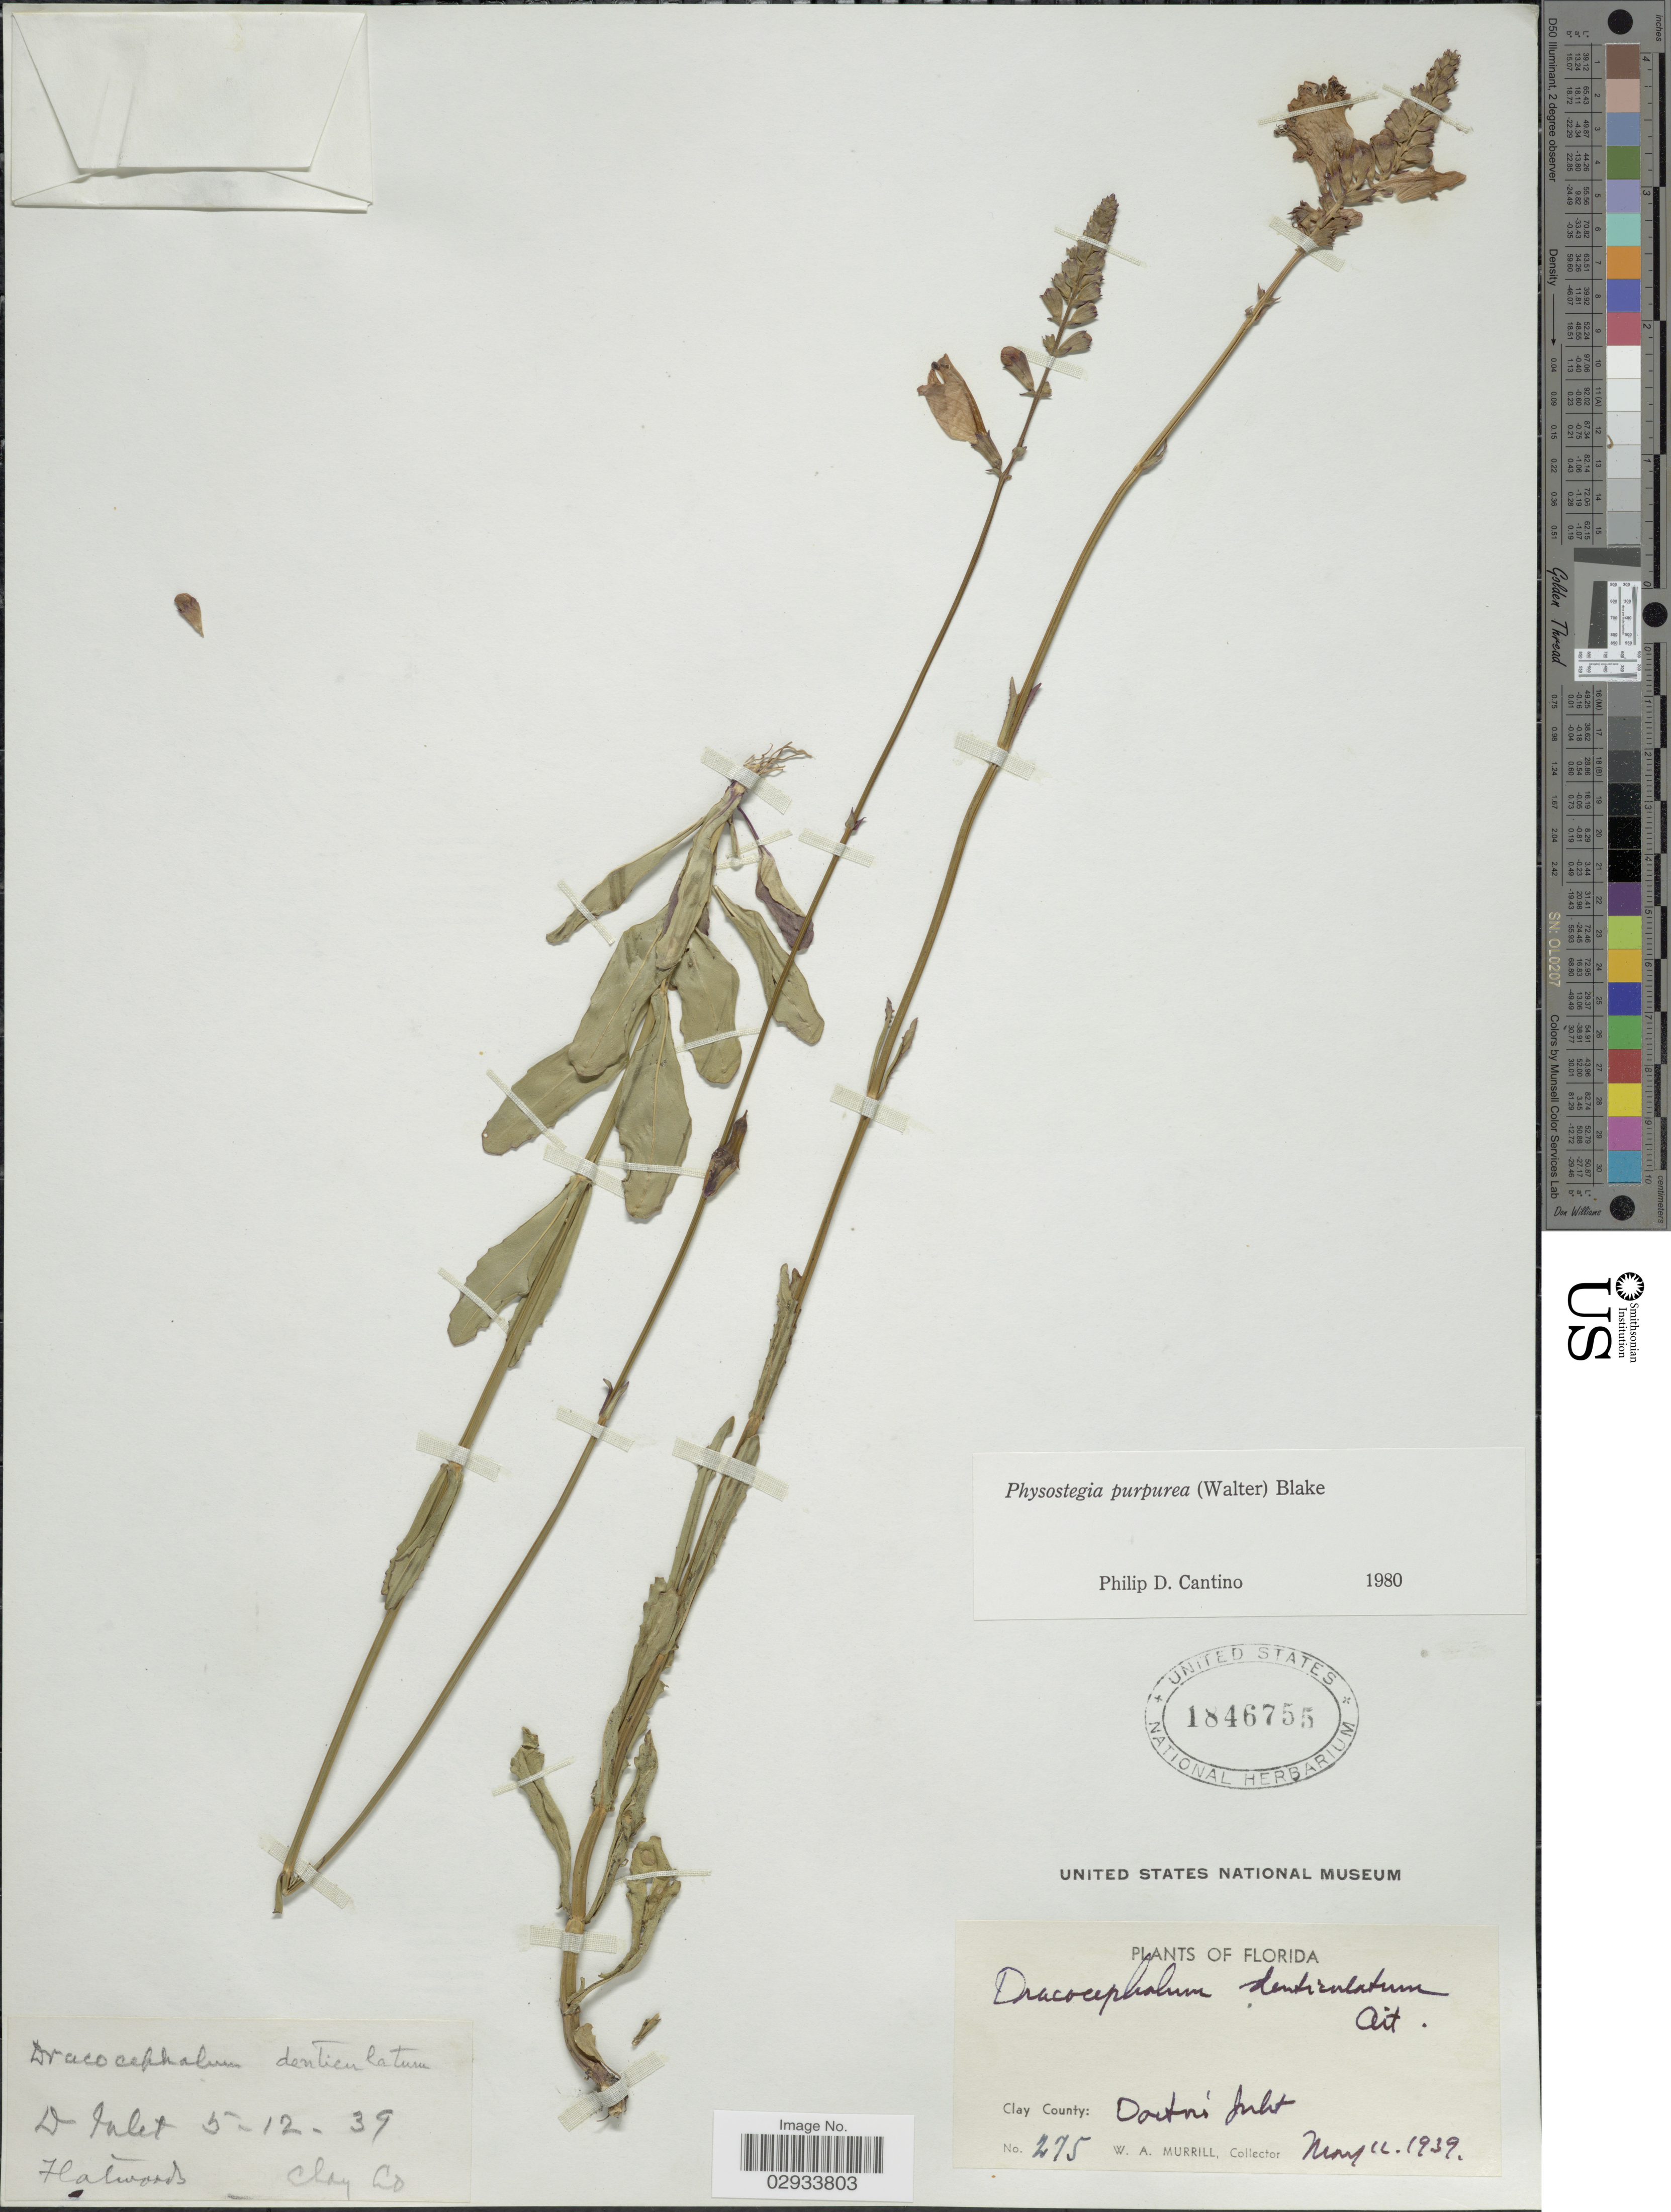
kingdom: Plantae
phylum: Tracheophyta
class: Magnoliopsida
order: Lamiales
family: Lamiaceae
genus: Physostegia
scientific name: Physostegia purpurea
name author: (Walter) Blake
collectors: W. A. Murrill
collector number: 275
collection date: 1939-05-12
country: United States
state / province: Florida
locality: Clay County: Doctor's Inlet.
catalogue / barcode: US 1846755